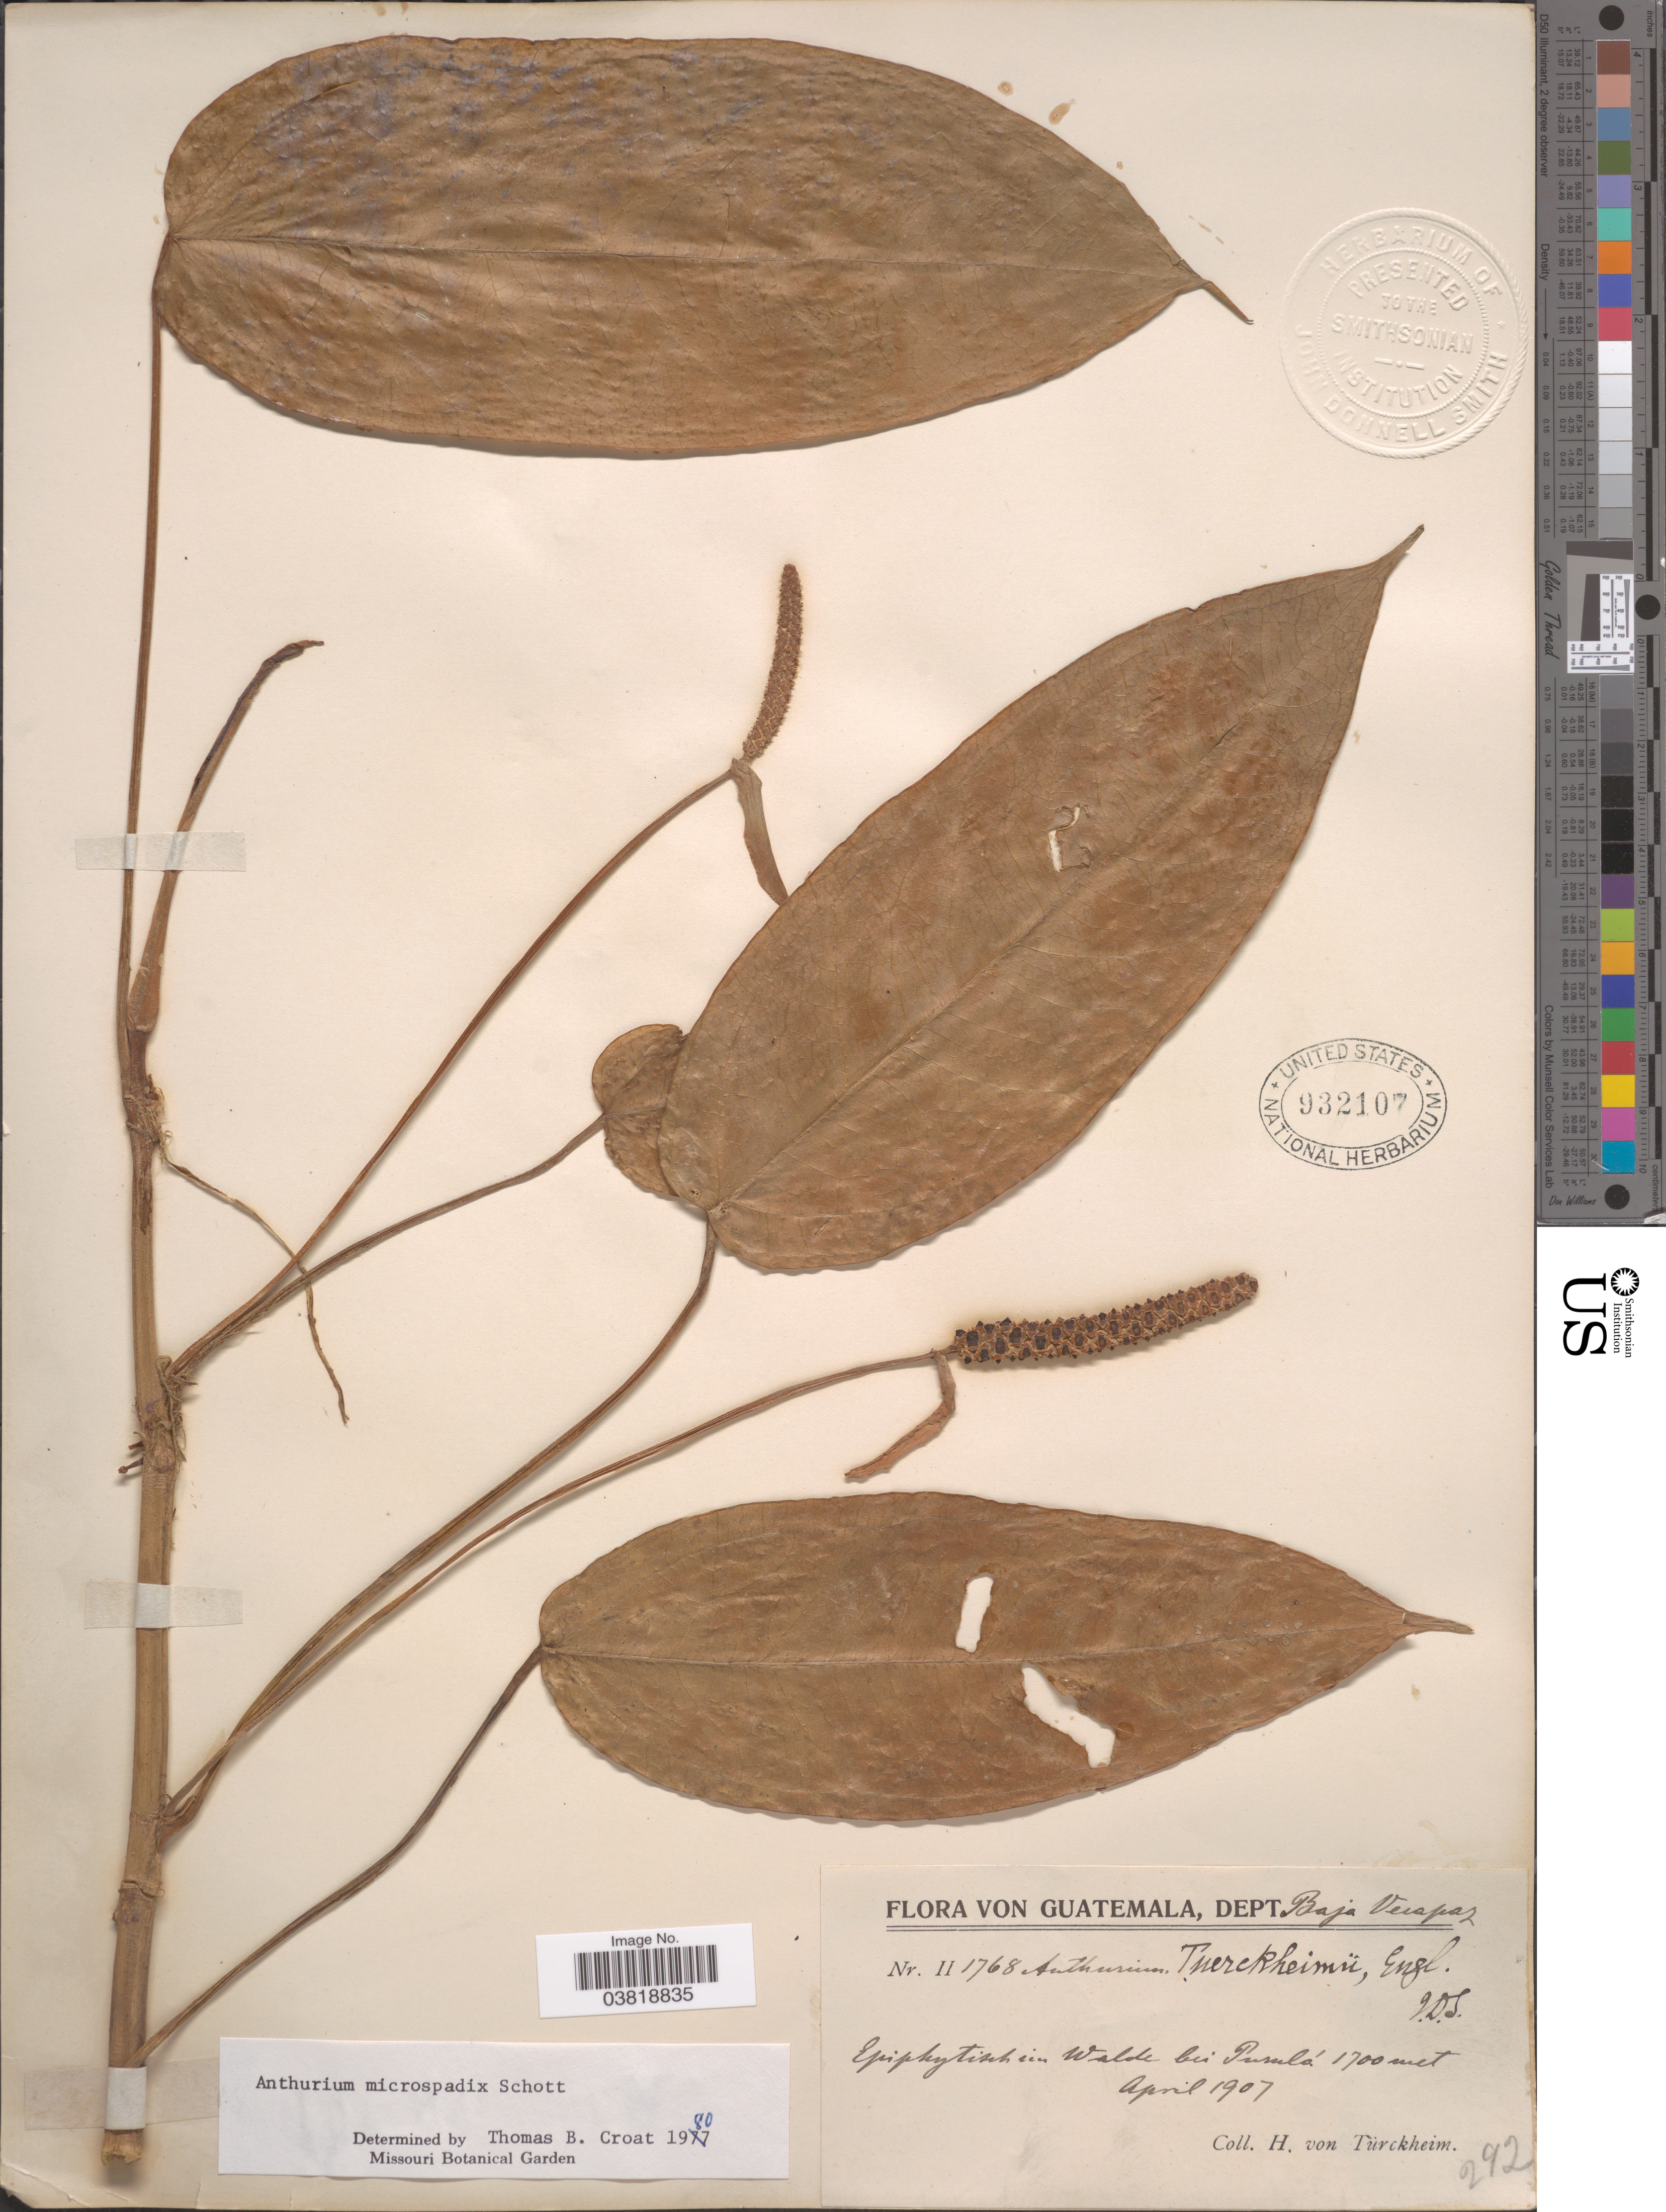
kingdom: Plantae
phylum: Tracheophyta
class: Liliopsida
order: Alismatales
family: Araceae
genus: Anthurium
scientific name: Anthurium microspadix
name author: Schott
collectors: H. von Türckheim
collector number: II1768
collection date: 1907-04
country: Guatemala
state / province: Baja Verapaz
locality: Dept. Baja Verapaz. Epiphytisch ein Walde bei Purula.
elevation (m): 1700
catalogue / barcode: US 932107